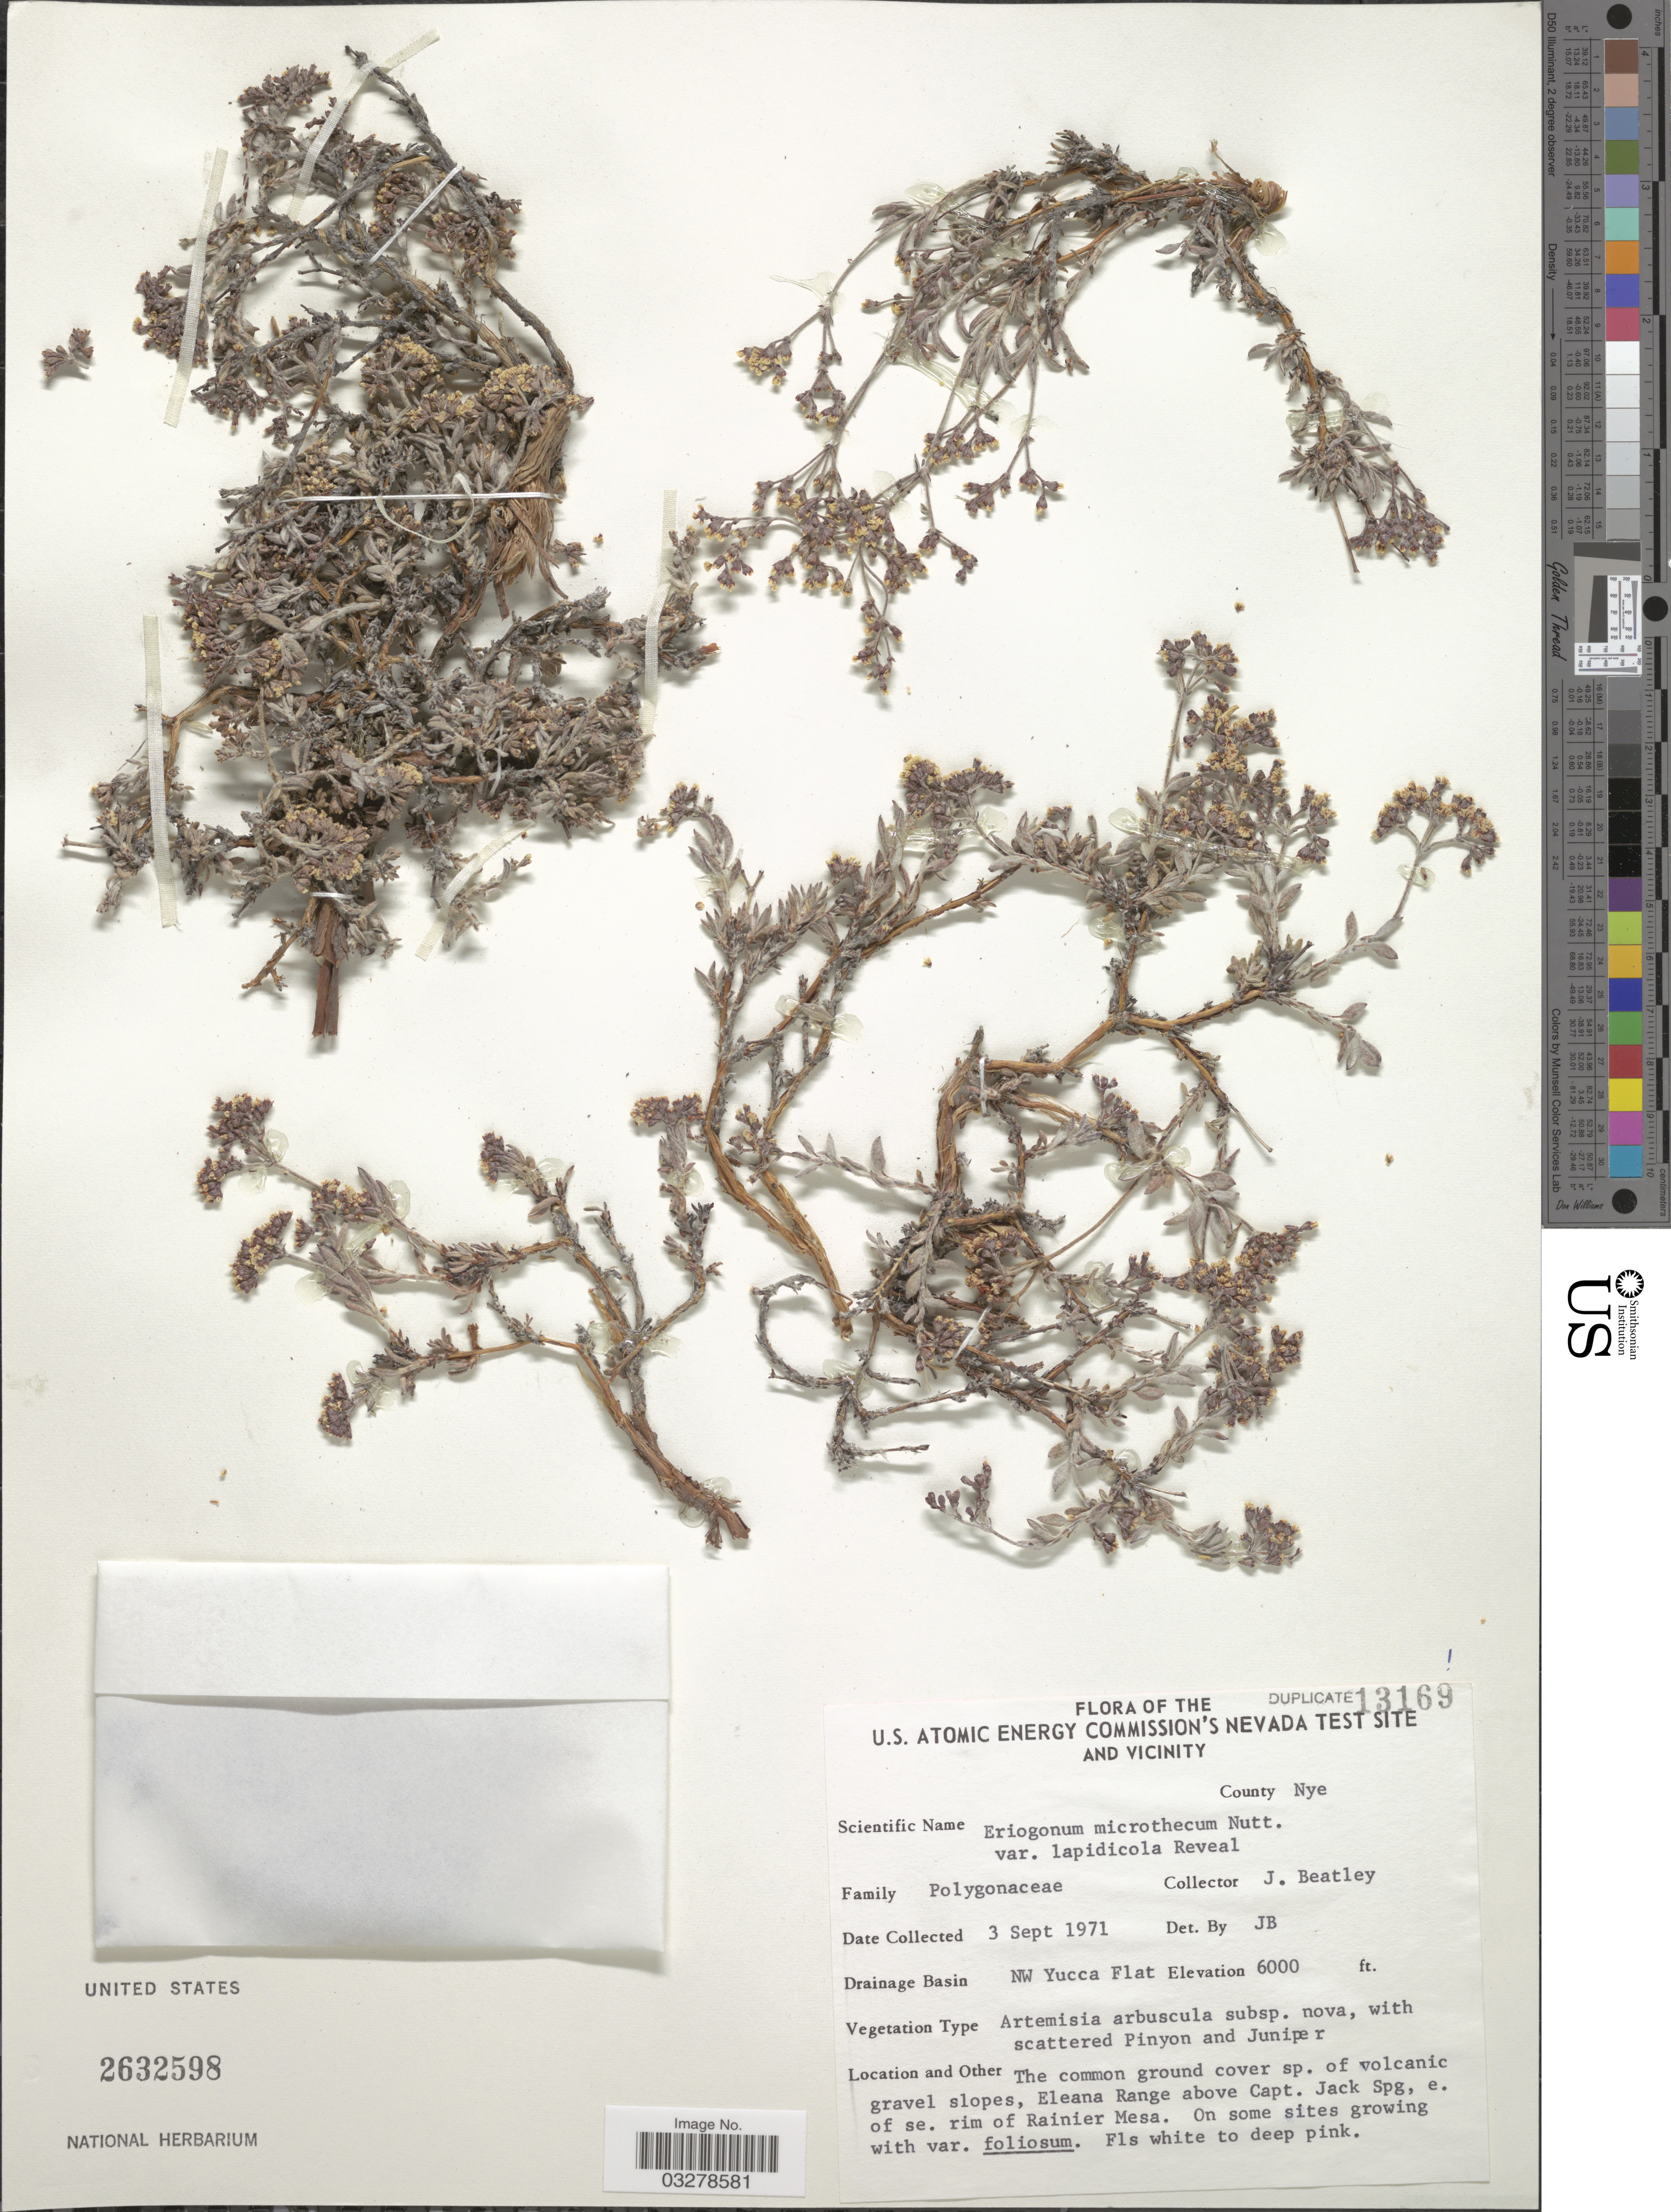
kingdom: Plantae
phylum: Tracheophyta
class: Magnoliopsida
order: Caryophyllales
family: Polygonaceae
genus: Eriogonum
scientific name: Eriogonum microtheca var. lapidicola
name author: Reveal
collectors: J. C. Beatley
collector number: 13169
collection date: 1971-09-03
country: United States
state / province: Nevada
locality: U.S. Atomic Energy Commission's Nevada Test Site and Vicinity. County Nye. Drainage Basin NW Yucca Flat. Eleana Range above Capt. Jack Spg, e. of se. rim of Rainier Mesa.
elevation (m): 1829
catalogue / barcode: US 2632598